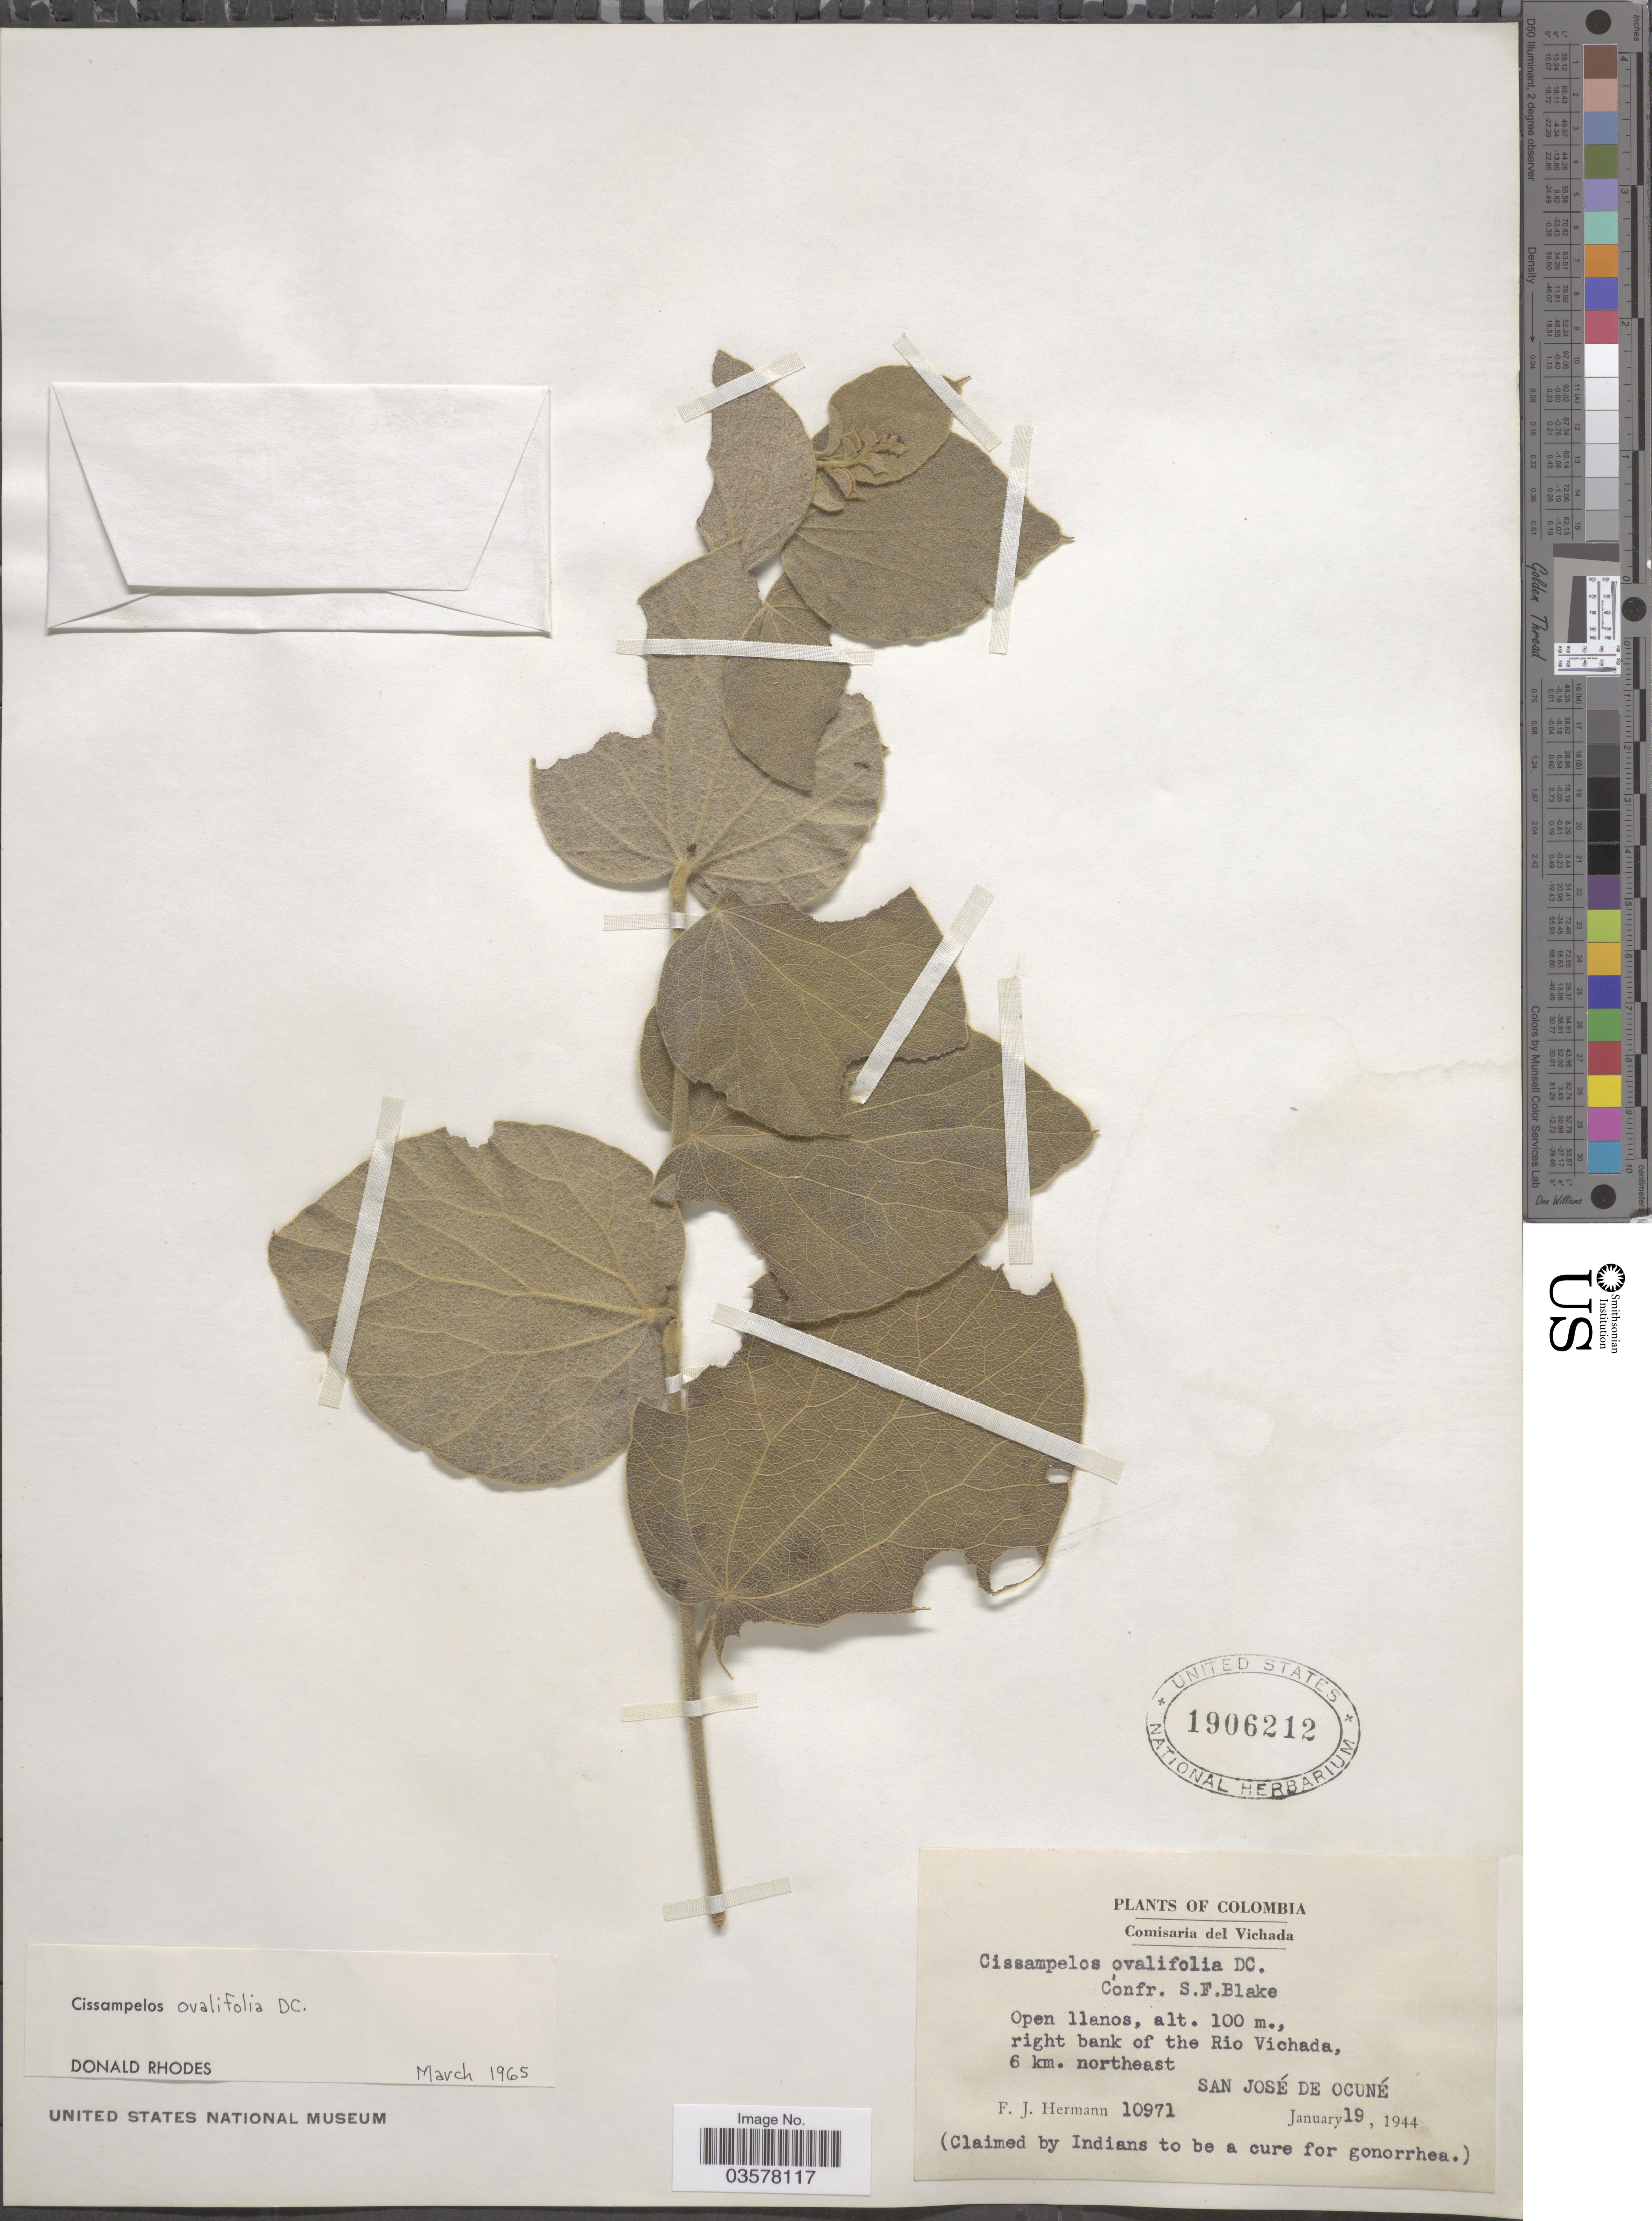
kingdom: Plantae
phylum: Tracheophyta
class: Magnoliopsida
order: Ranunculales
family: Menispermaceae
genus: Cissampelos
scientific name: Cissampelos ovalifolia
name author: DC.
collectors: F. J. Hermann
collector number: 10971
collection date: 1944-01-19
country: Colombia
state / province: Vichada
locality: Comisaria del Vichada. Right bank of the Rio Vichada, 6 km. northeast San José de Ocuné.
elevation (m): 100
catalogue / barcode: US 1906212